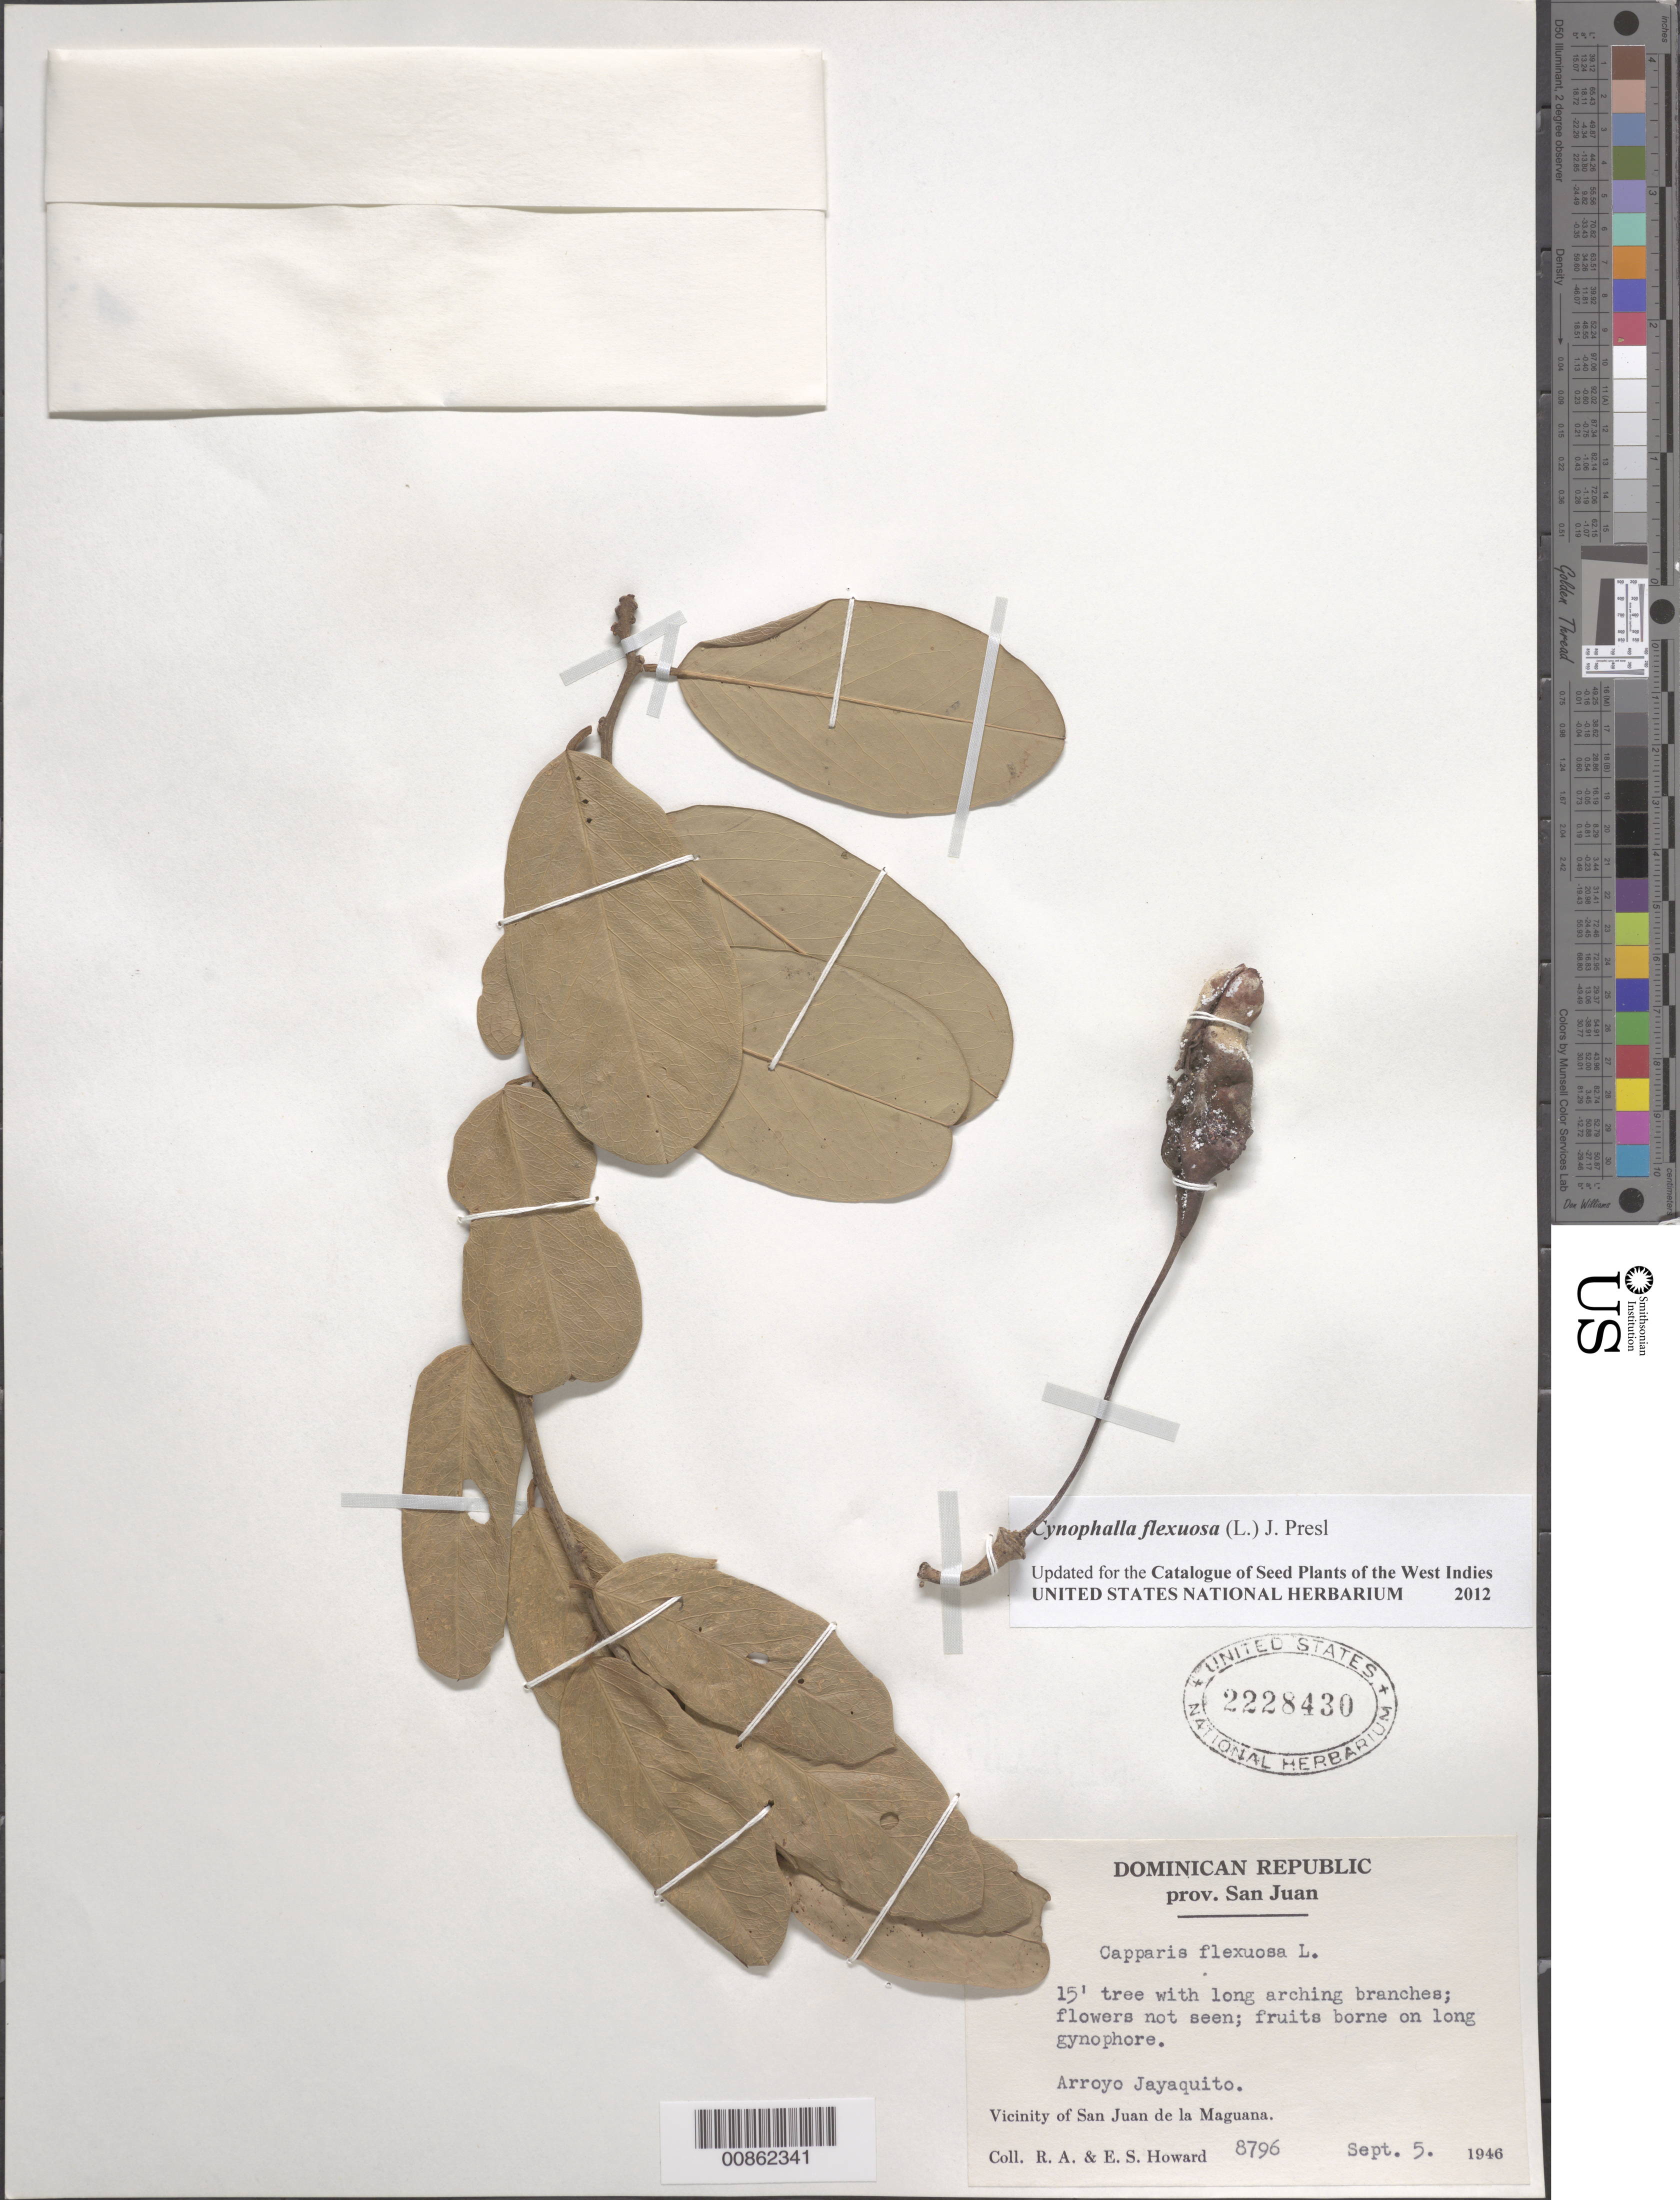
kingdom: Plantae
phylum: Tracheophyta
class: Magnoliopsida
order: Brassicales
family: Capparaceae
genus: Cynophalla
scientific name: Cynophalla flexuosa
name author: (L.) J. Presl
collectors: R. A. Howard & E. S. Howard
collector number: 8796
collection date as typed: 05 Sep 1946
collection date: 1946-09-05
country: Dominican Republic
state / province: San Juan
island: Hispaniola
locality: Arroyo Jayaquito. Vicinity of San Juan de la Maguana.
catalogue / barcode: US 2228430